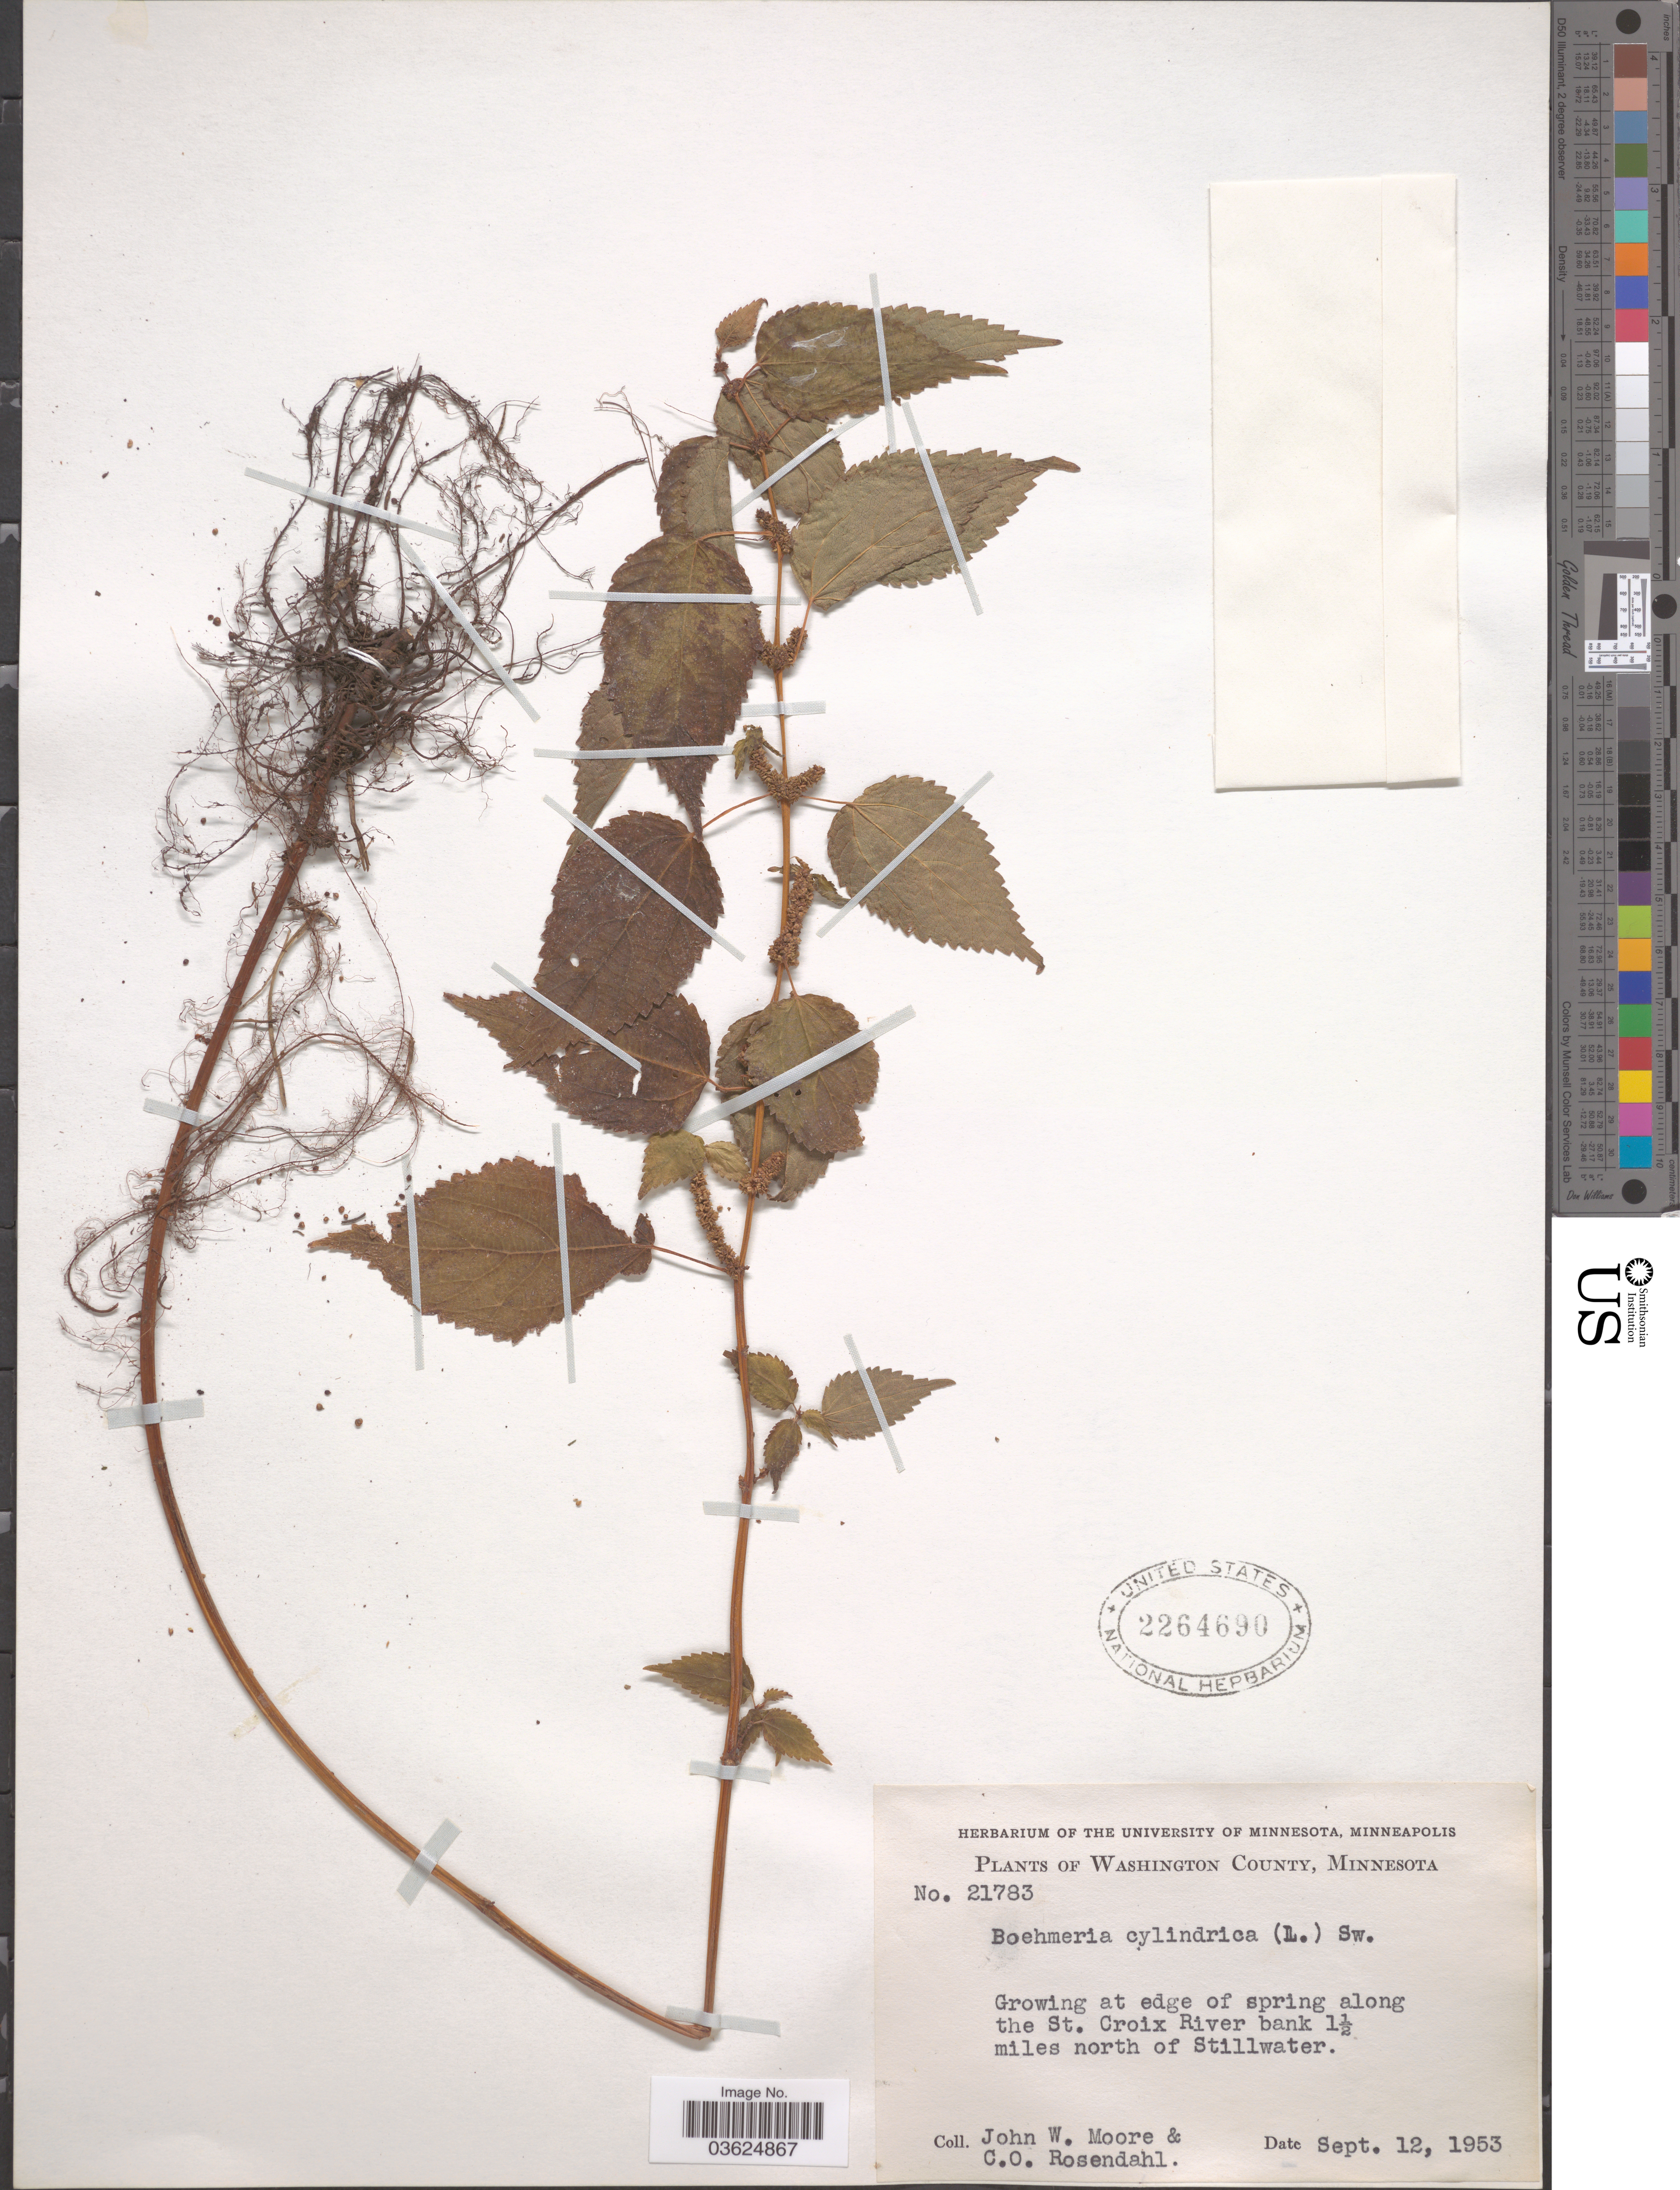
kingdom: Plantae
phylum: Tracheophyta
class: Magnoliopsida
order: Rosales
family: Urticaceae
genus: Boehmeria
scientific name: Boehmeria cylindrica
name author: (L.) Sw.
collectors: J. Moore & C. O. Rosendahl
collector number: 21783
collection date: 1953-09-12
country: United States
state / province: Minnesota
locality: Washington County. At edge of spring along the St. Croix River bank 1½ miles north of Stillwater.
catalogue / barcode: US 2264690